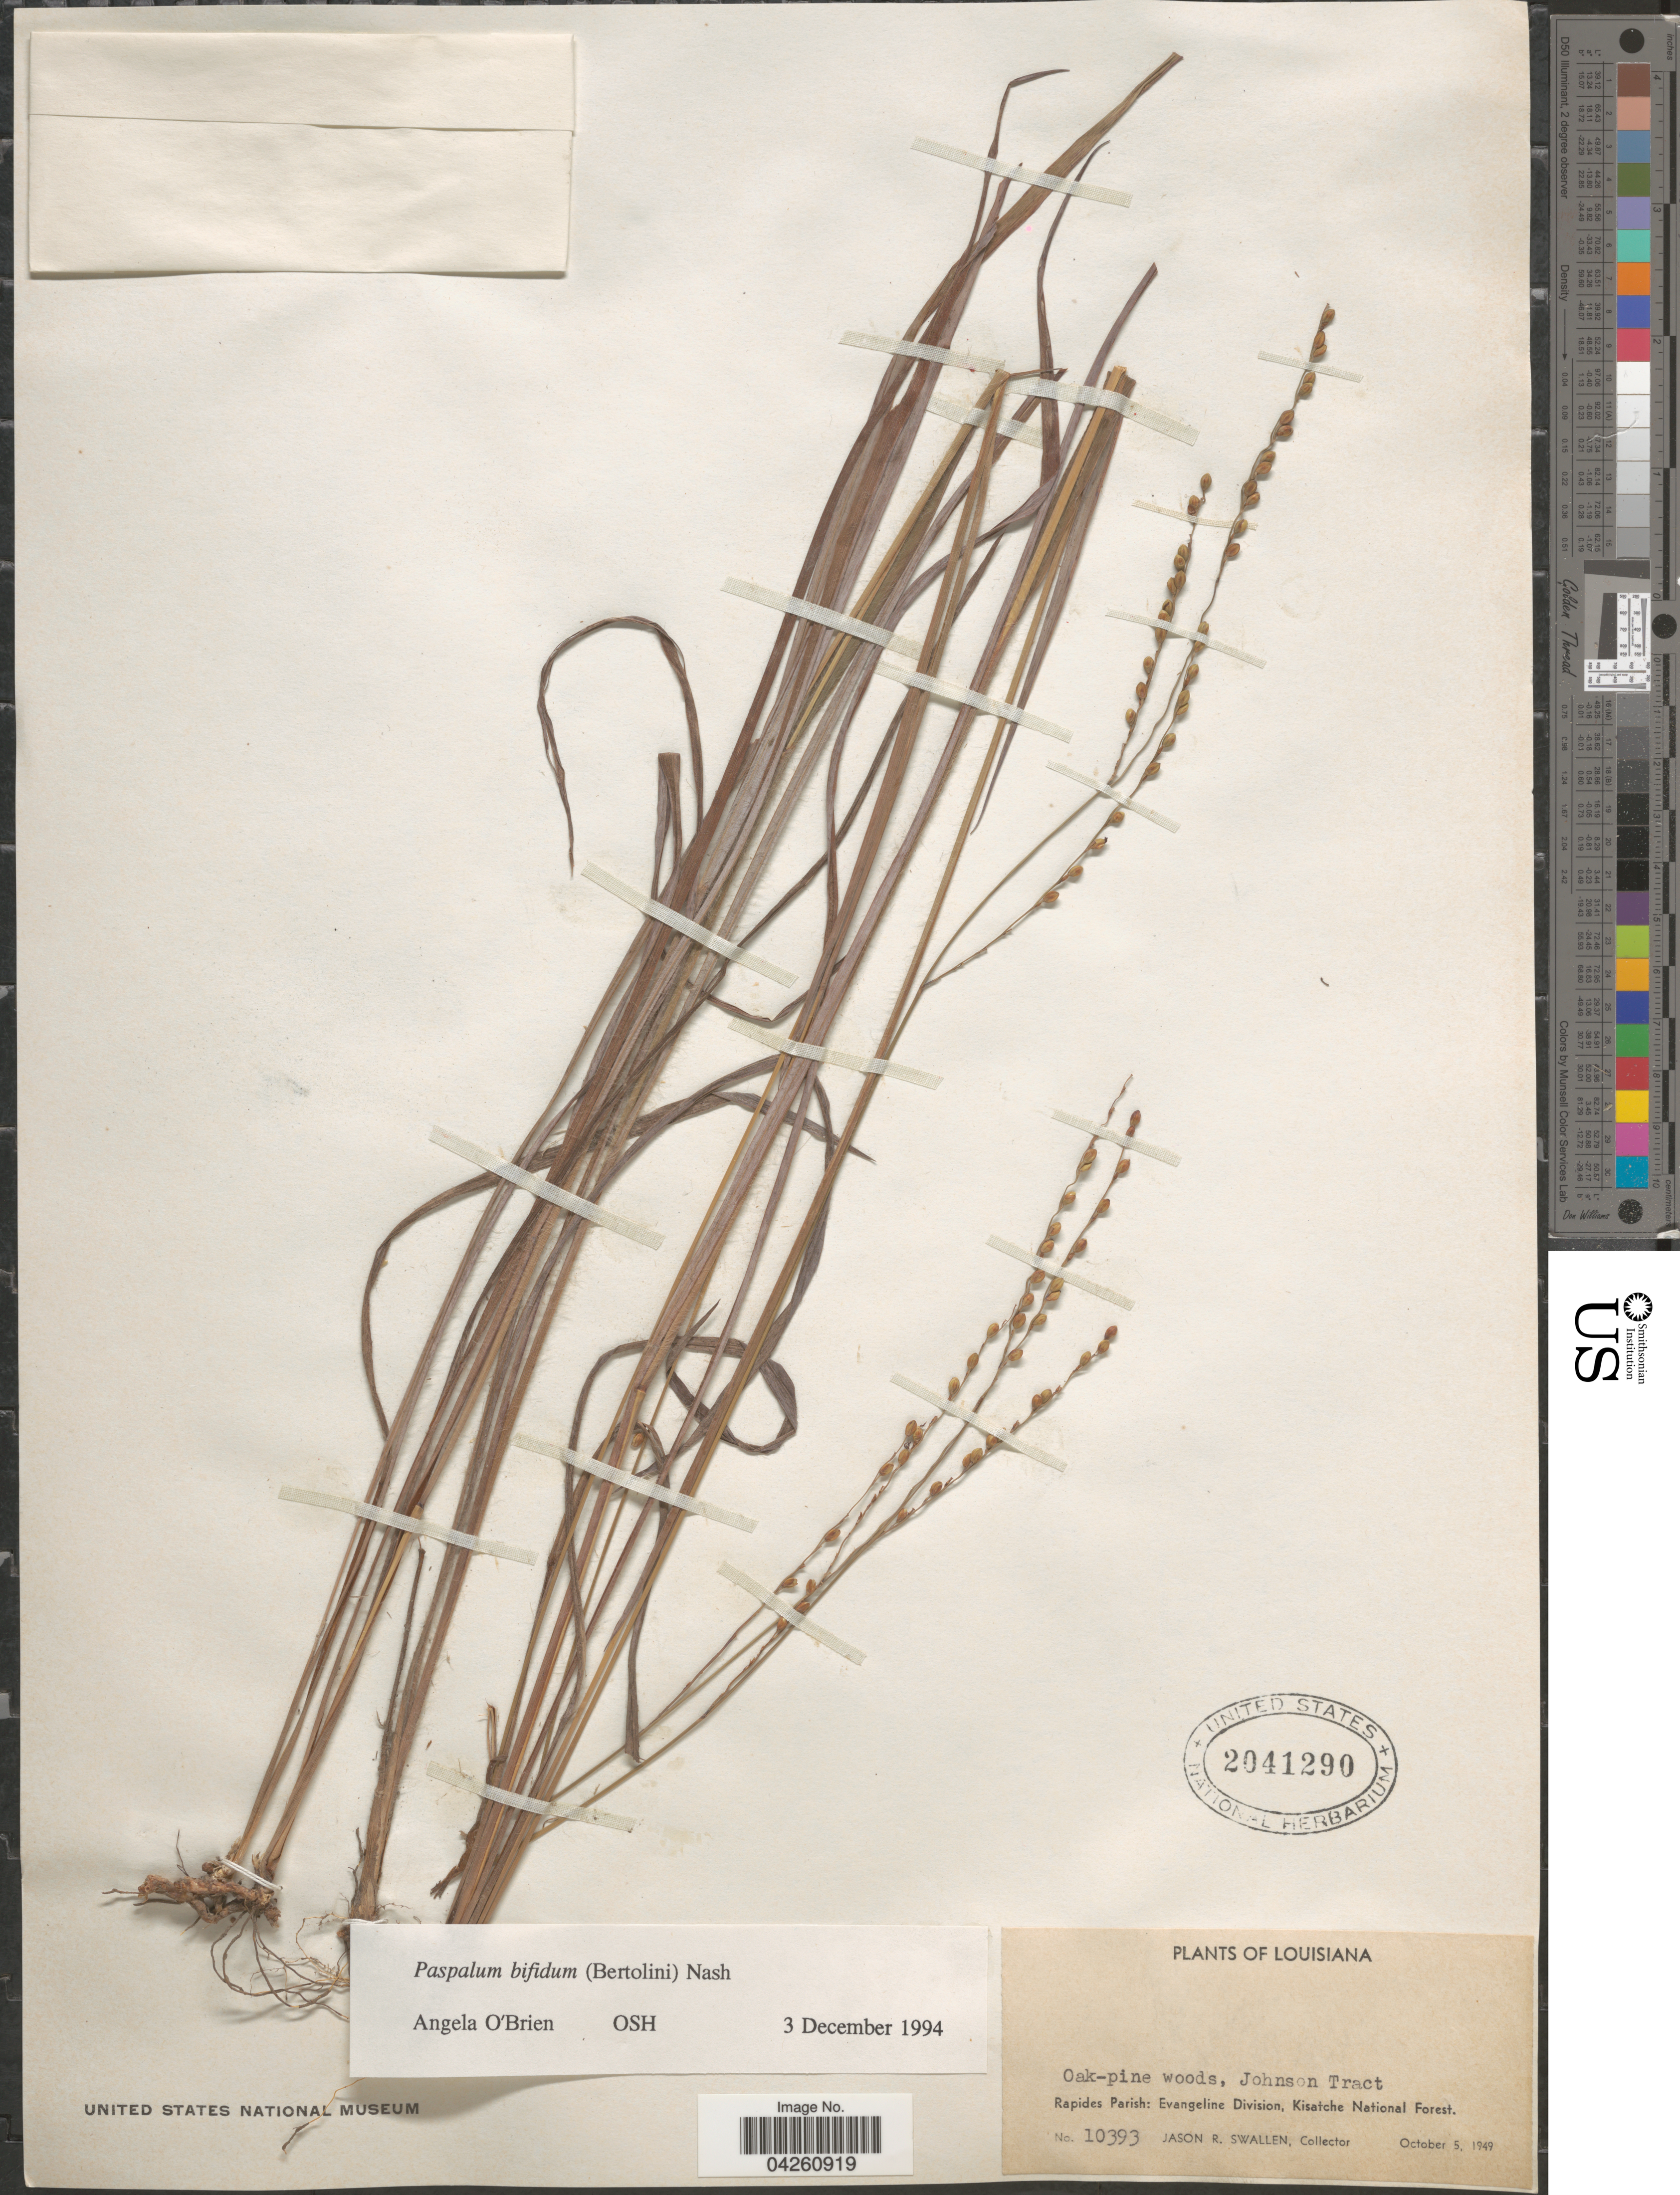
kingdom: Plantae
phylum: Tracheophyta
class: Liliopsida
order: Poales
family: Poaceae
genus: Paspalum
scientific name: Paspalum bifidum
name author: (Bertol.) Nash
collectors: J. R. Swallen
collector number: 10393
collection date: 1949-10-05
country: United States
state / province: Louisiana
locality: Oak-pine woods, Johnson Tract. Rapides Parish: Evangeline Division, Kisatche National Forest.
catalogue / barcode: US 2041290